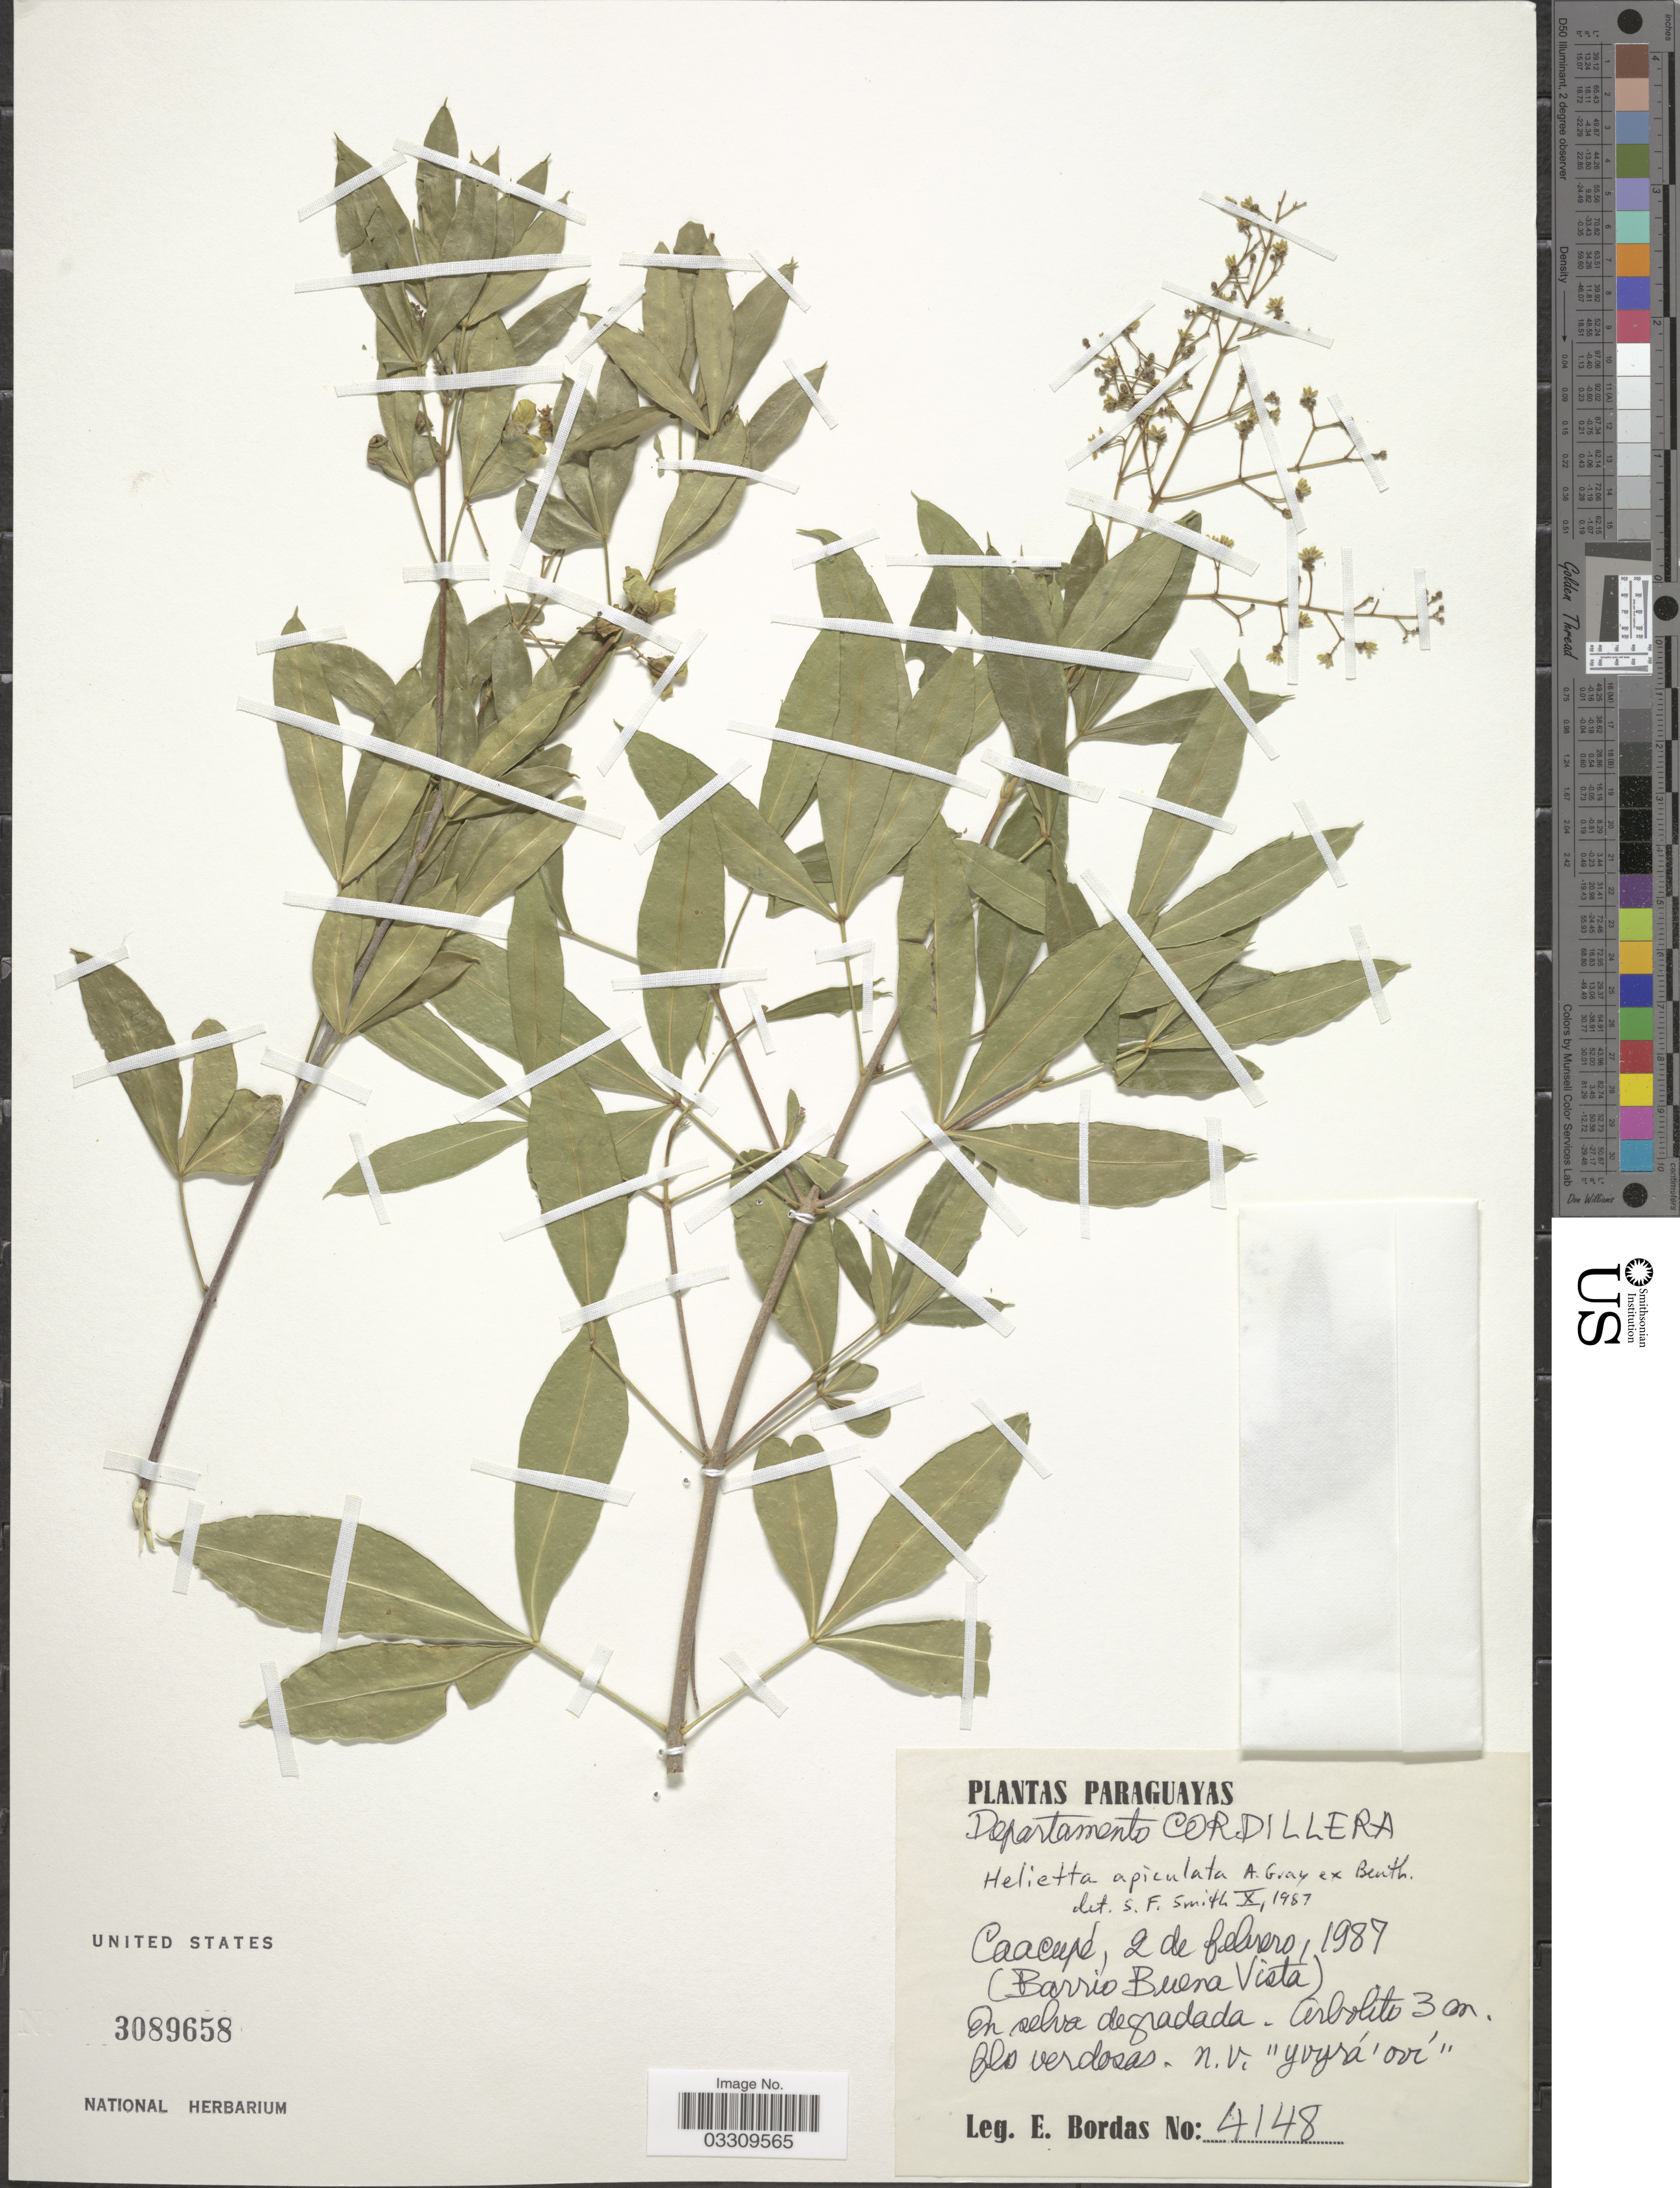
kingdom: Plantae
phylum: Tracheophyta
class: Liliopsida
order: Zingiberales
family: Zingiberaceae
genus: Amomum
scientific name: Amomum dealbatum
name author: Roxb.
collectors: E. Bordas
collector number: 4148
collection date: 1987-02-02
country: Paraguay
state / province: Cordillera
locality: Departamento Cordillera, Caacupé (Barrio Buena Vista).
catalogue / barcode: US 3089658